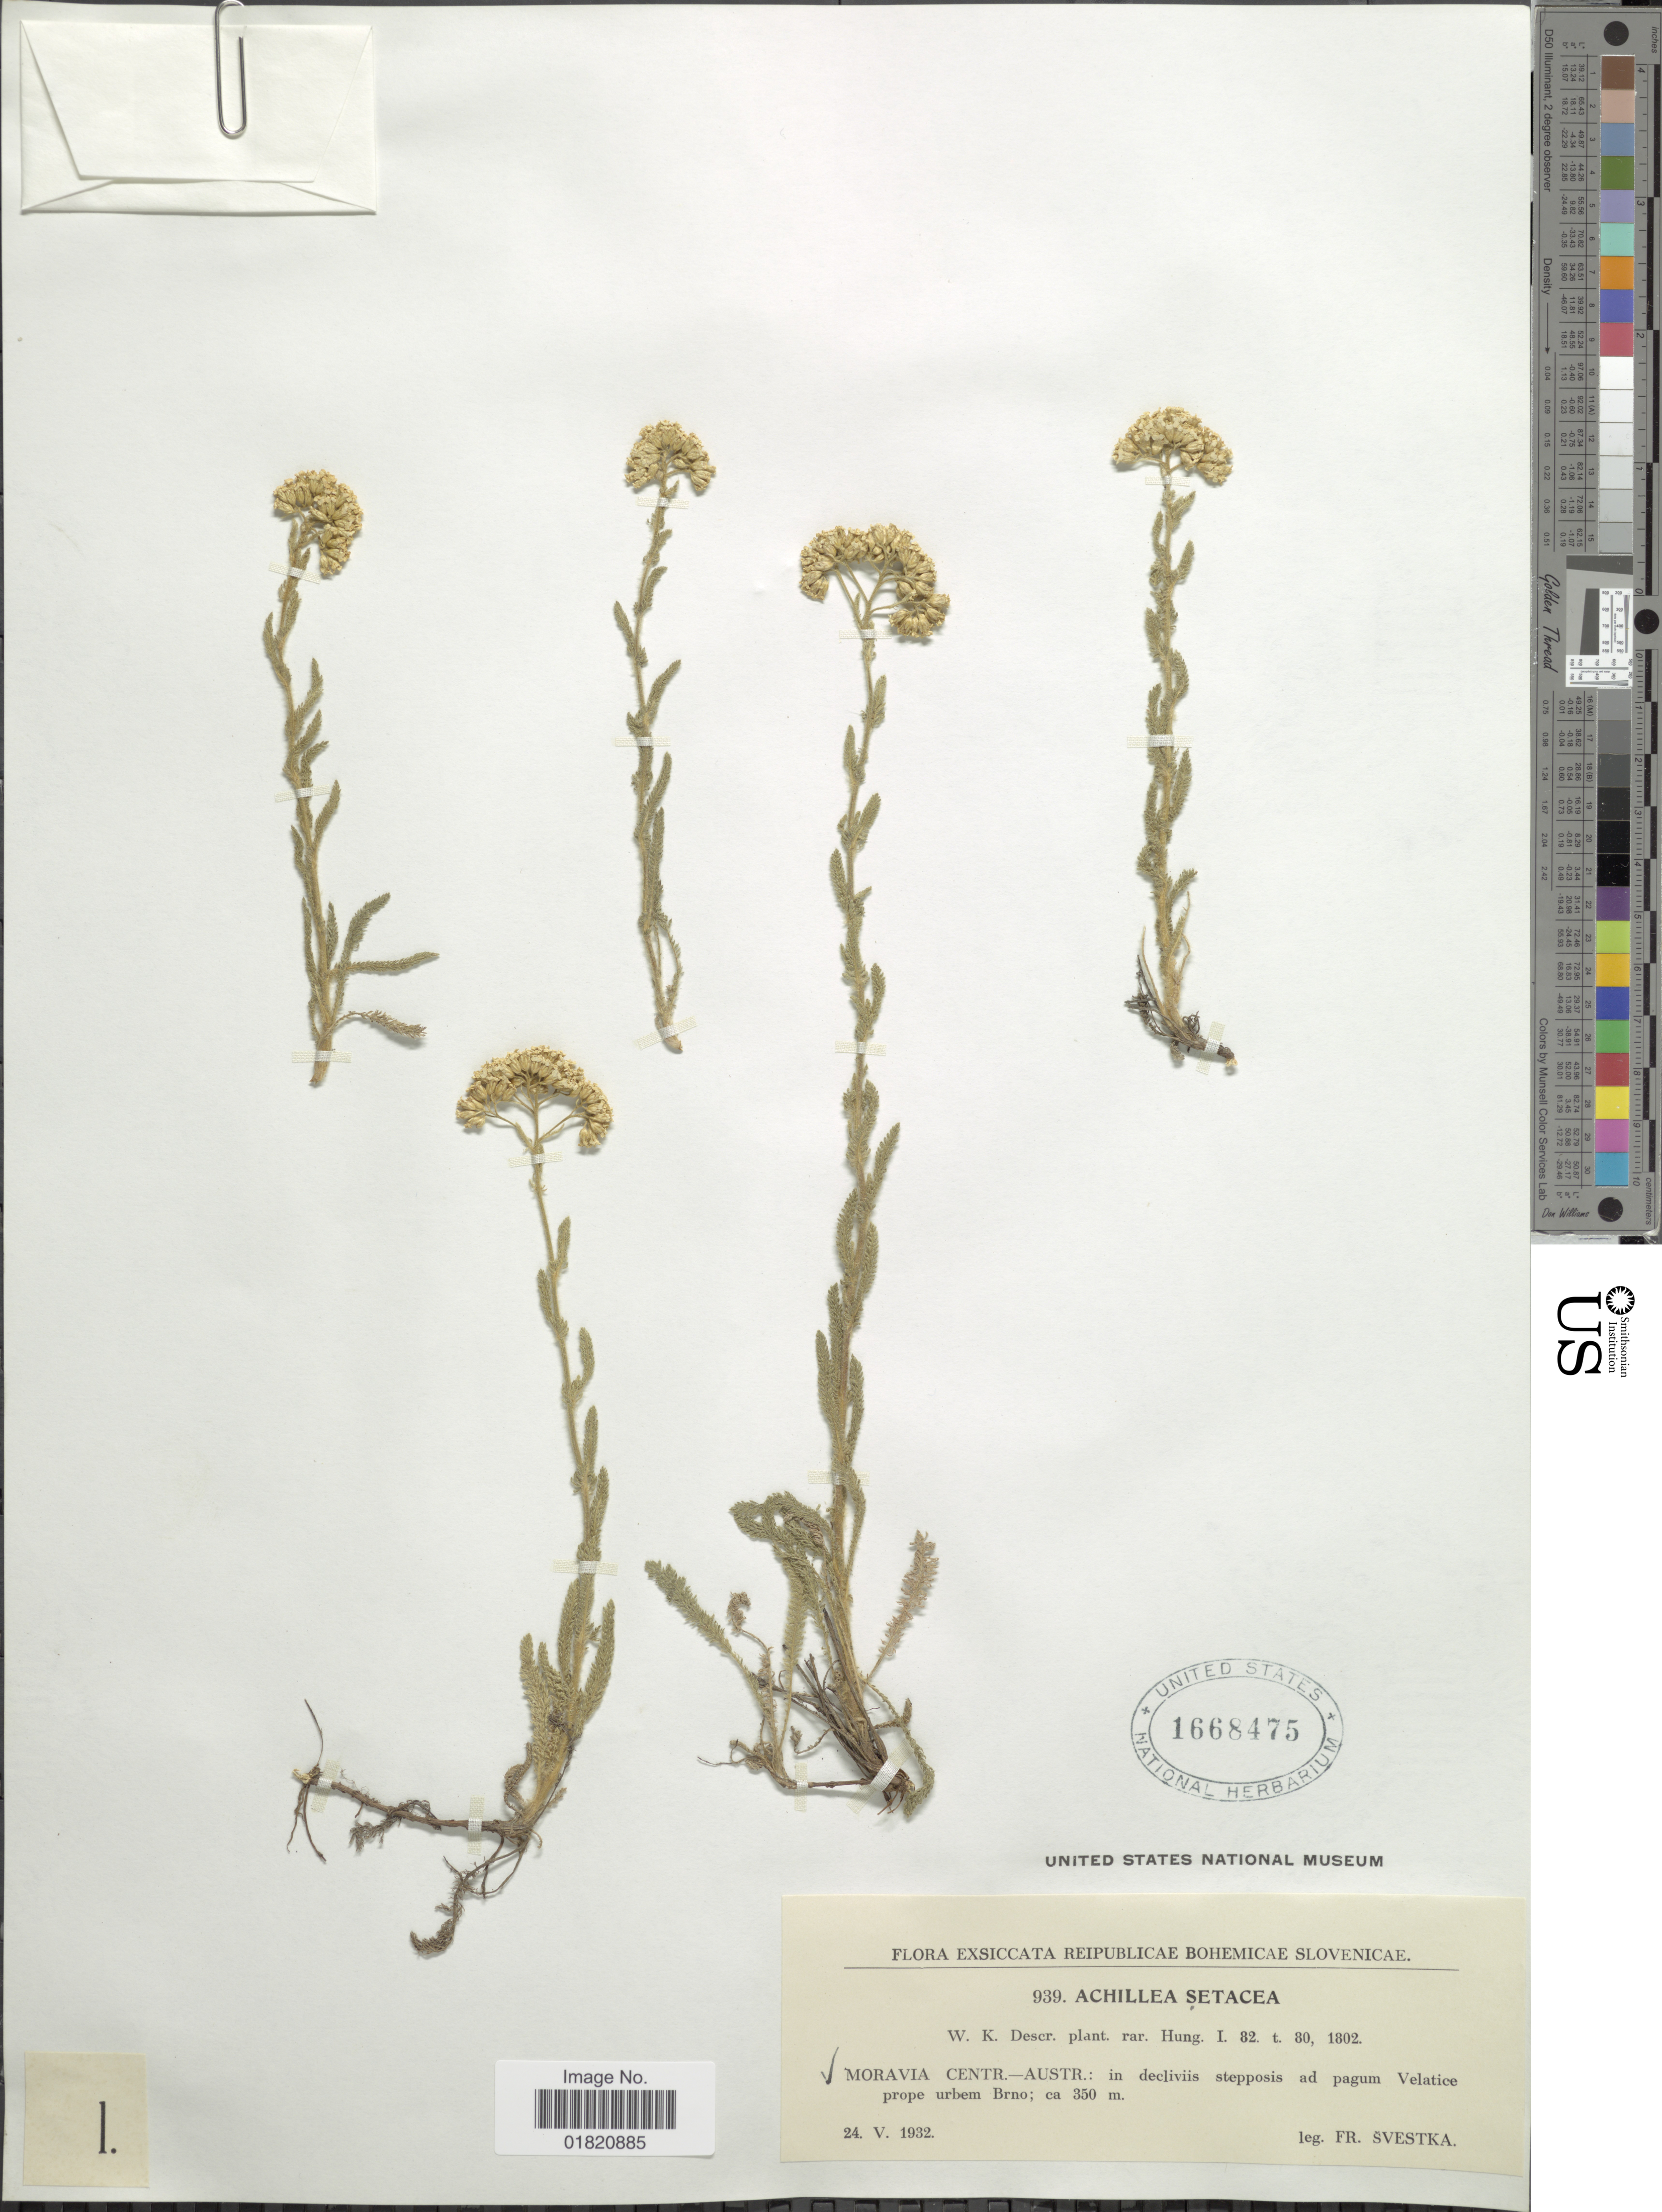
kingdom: Plantae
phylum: Tracheophyta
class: Magnoliopsida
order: Asterales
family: Asteraceae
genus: Achillea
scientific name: Achillea setacea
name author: Waldst. & Kit.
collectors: F. Svestka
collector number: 939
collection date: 1932-05-24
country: Slovakia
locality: Reipublicae Bohemicae Slovenicae. Moravia Centr.-Austr.: in decliviis stepposis ad pagum Velatice prope urbem Brno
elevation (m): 350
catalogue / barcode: US 1668475